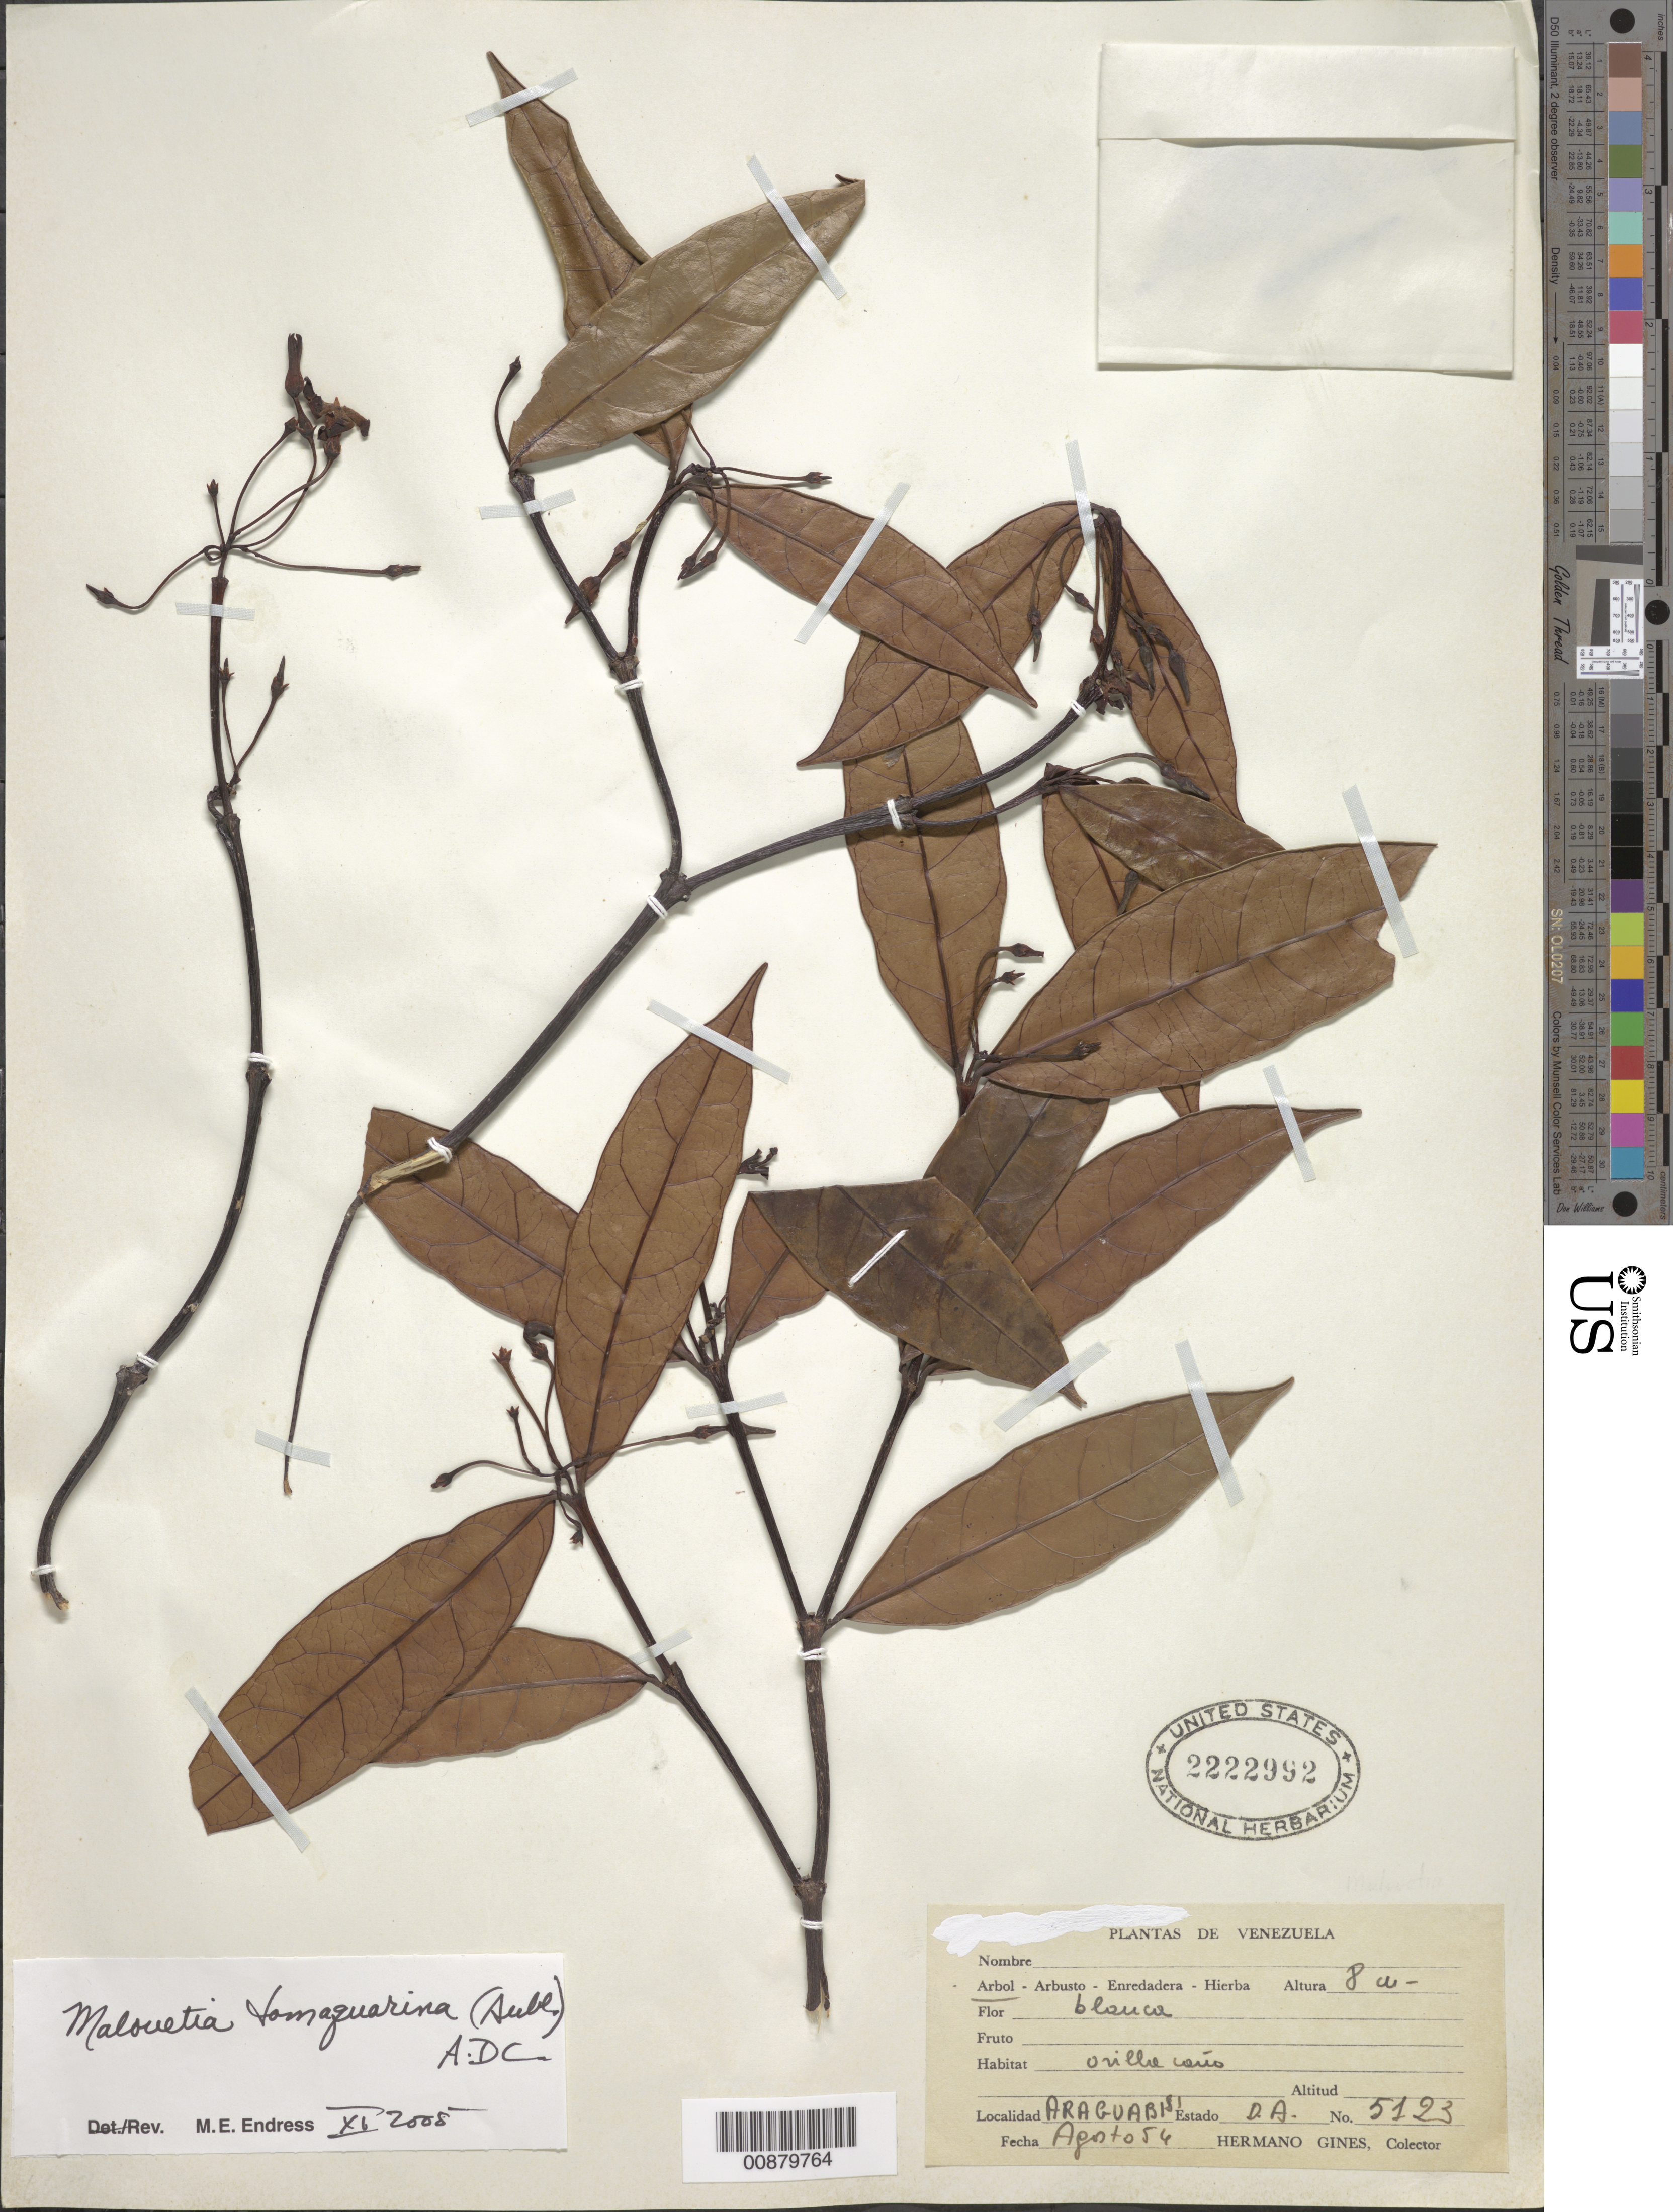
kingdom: Plantae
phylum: Tracheophyta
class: Magnoliopsida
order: Gentianales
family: Apocynaceae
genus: Malouetia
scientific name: Malouetia tamaquarina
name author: (Aubl.) A. DC.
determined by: Endress, Mary E.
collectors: H. Gines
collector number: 5123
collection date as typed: Aug-54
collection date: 1954-08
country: Venezuela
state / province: Delta Amacuro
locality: Araguabisi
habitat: Orilla cano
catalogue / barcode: US 2222992